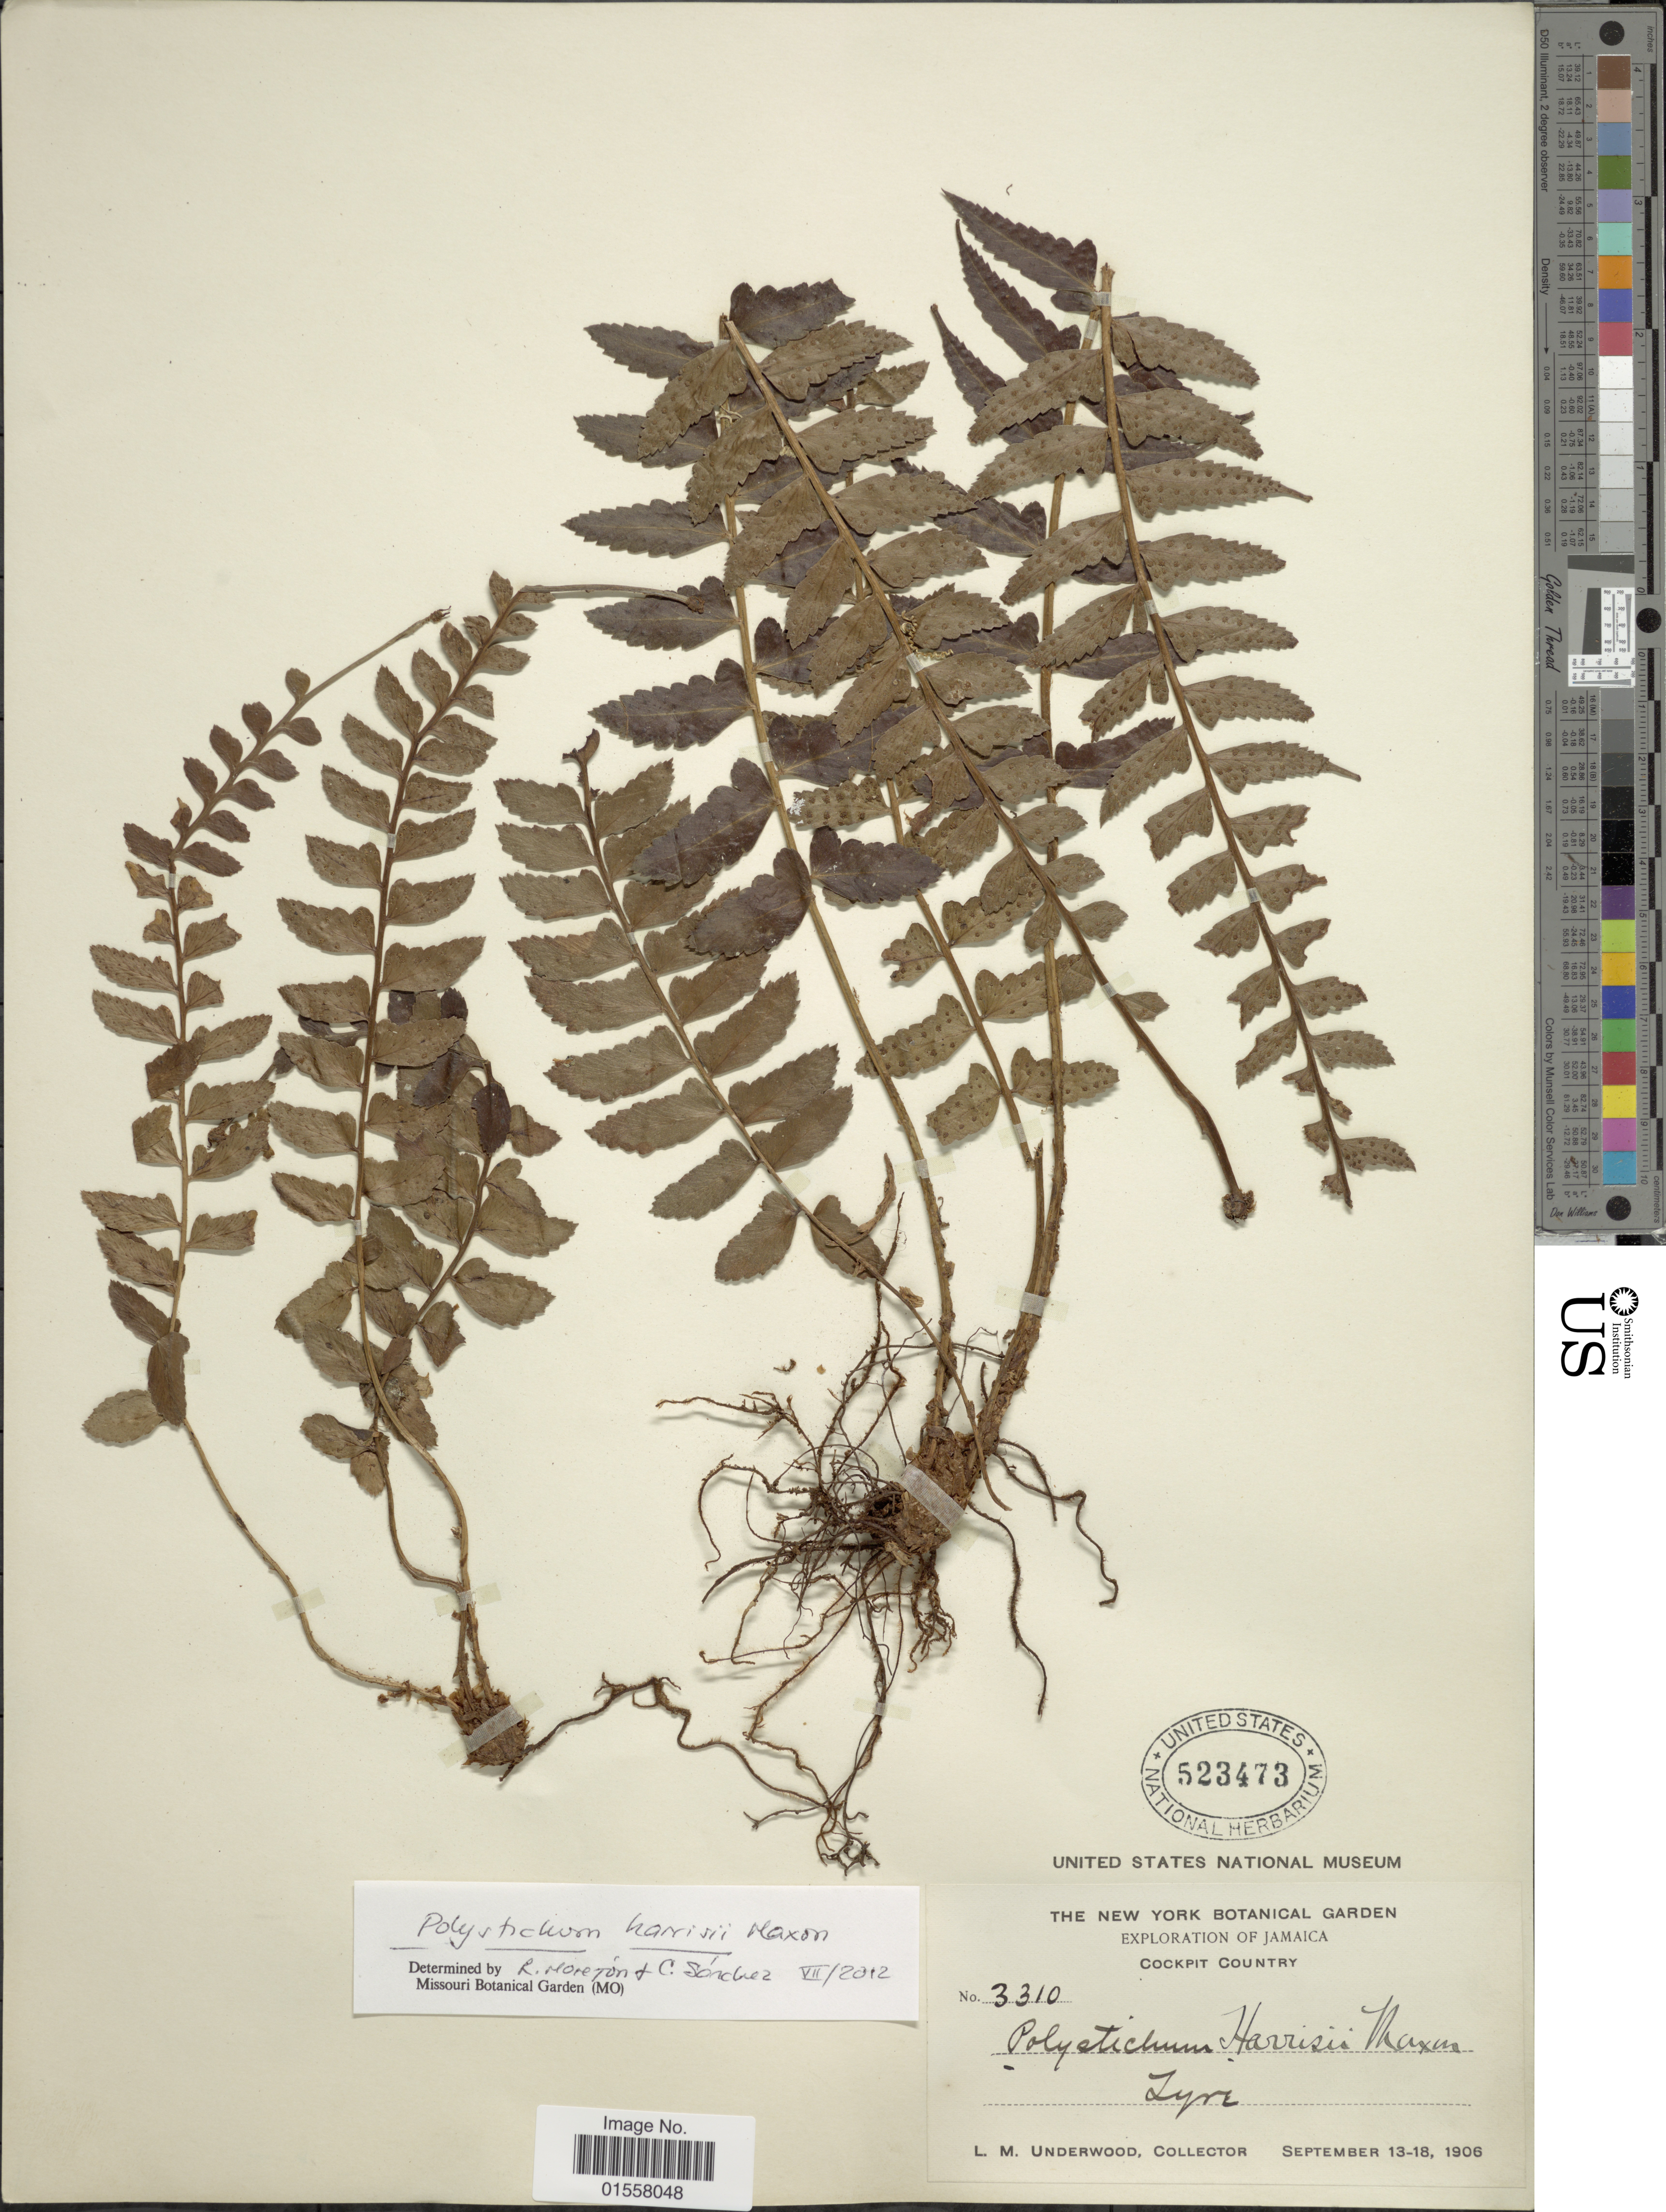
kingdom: Plantae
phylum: Tracheophyta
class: Polypodiopsida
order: Polypodiales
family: Dryopteridaceae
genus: Polystichum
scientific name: Polystichum harrisii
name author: Maxon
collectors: L. M. Underwood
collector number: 3310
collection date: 1906-09-13/1906-09-18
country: Jamaica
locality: Cockpit Country, Zyre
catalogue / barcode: US 523473